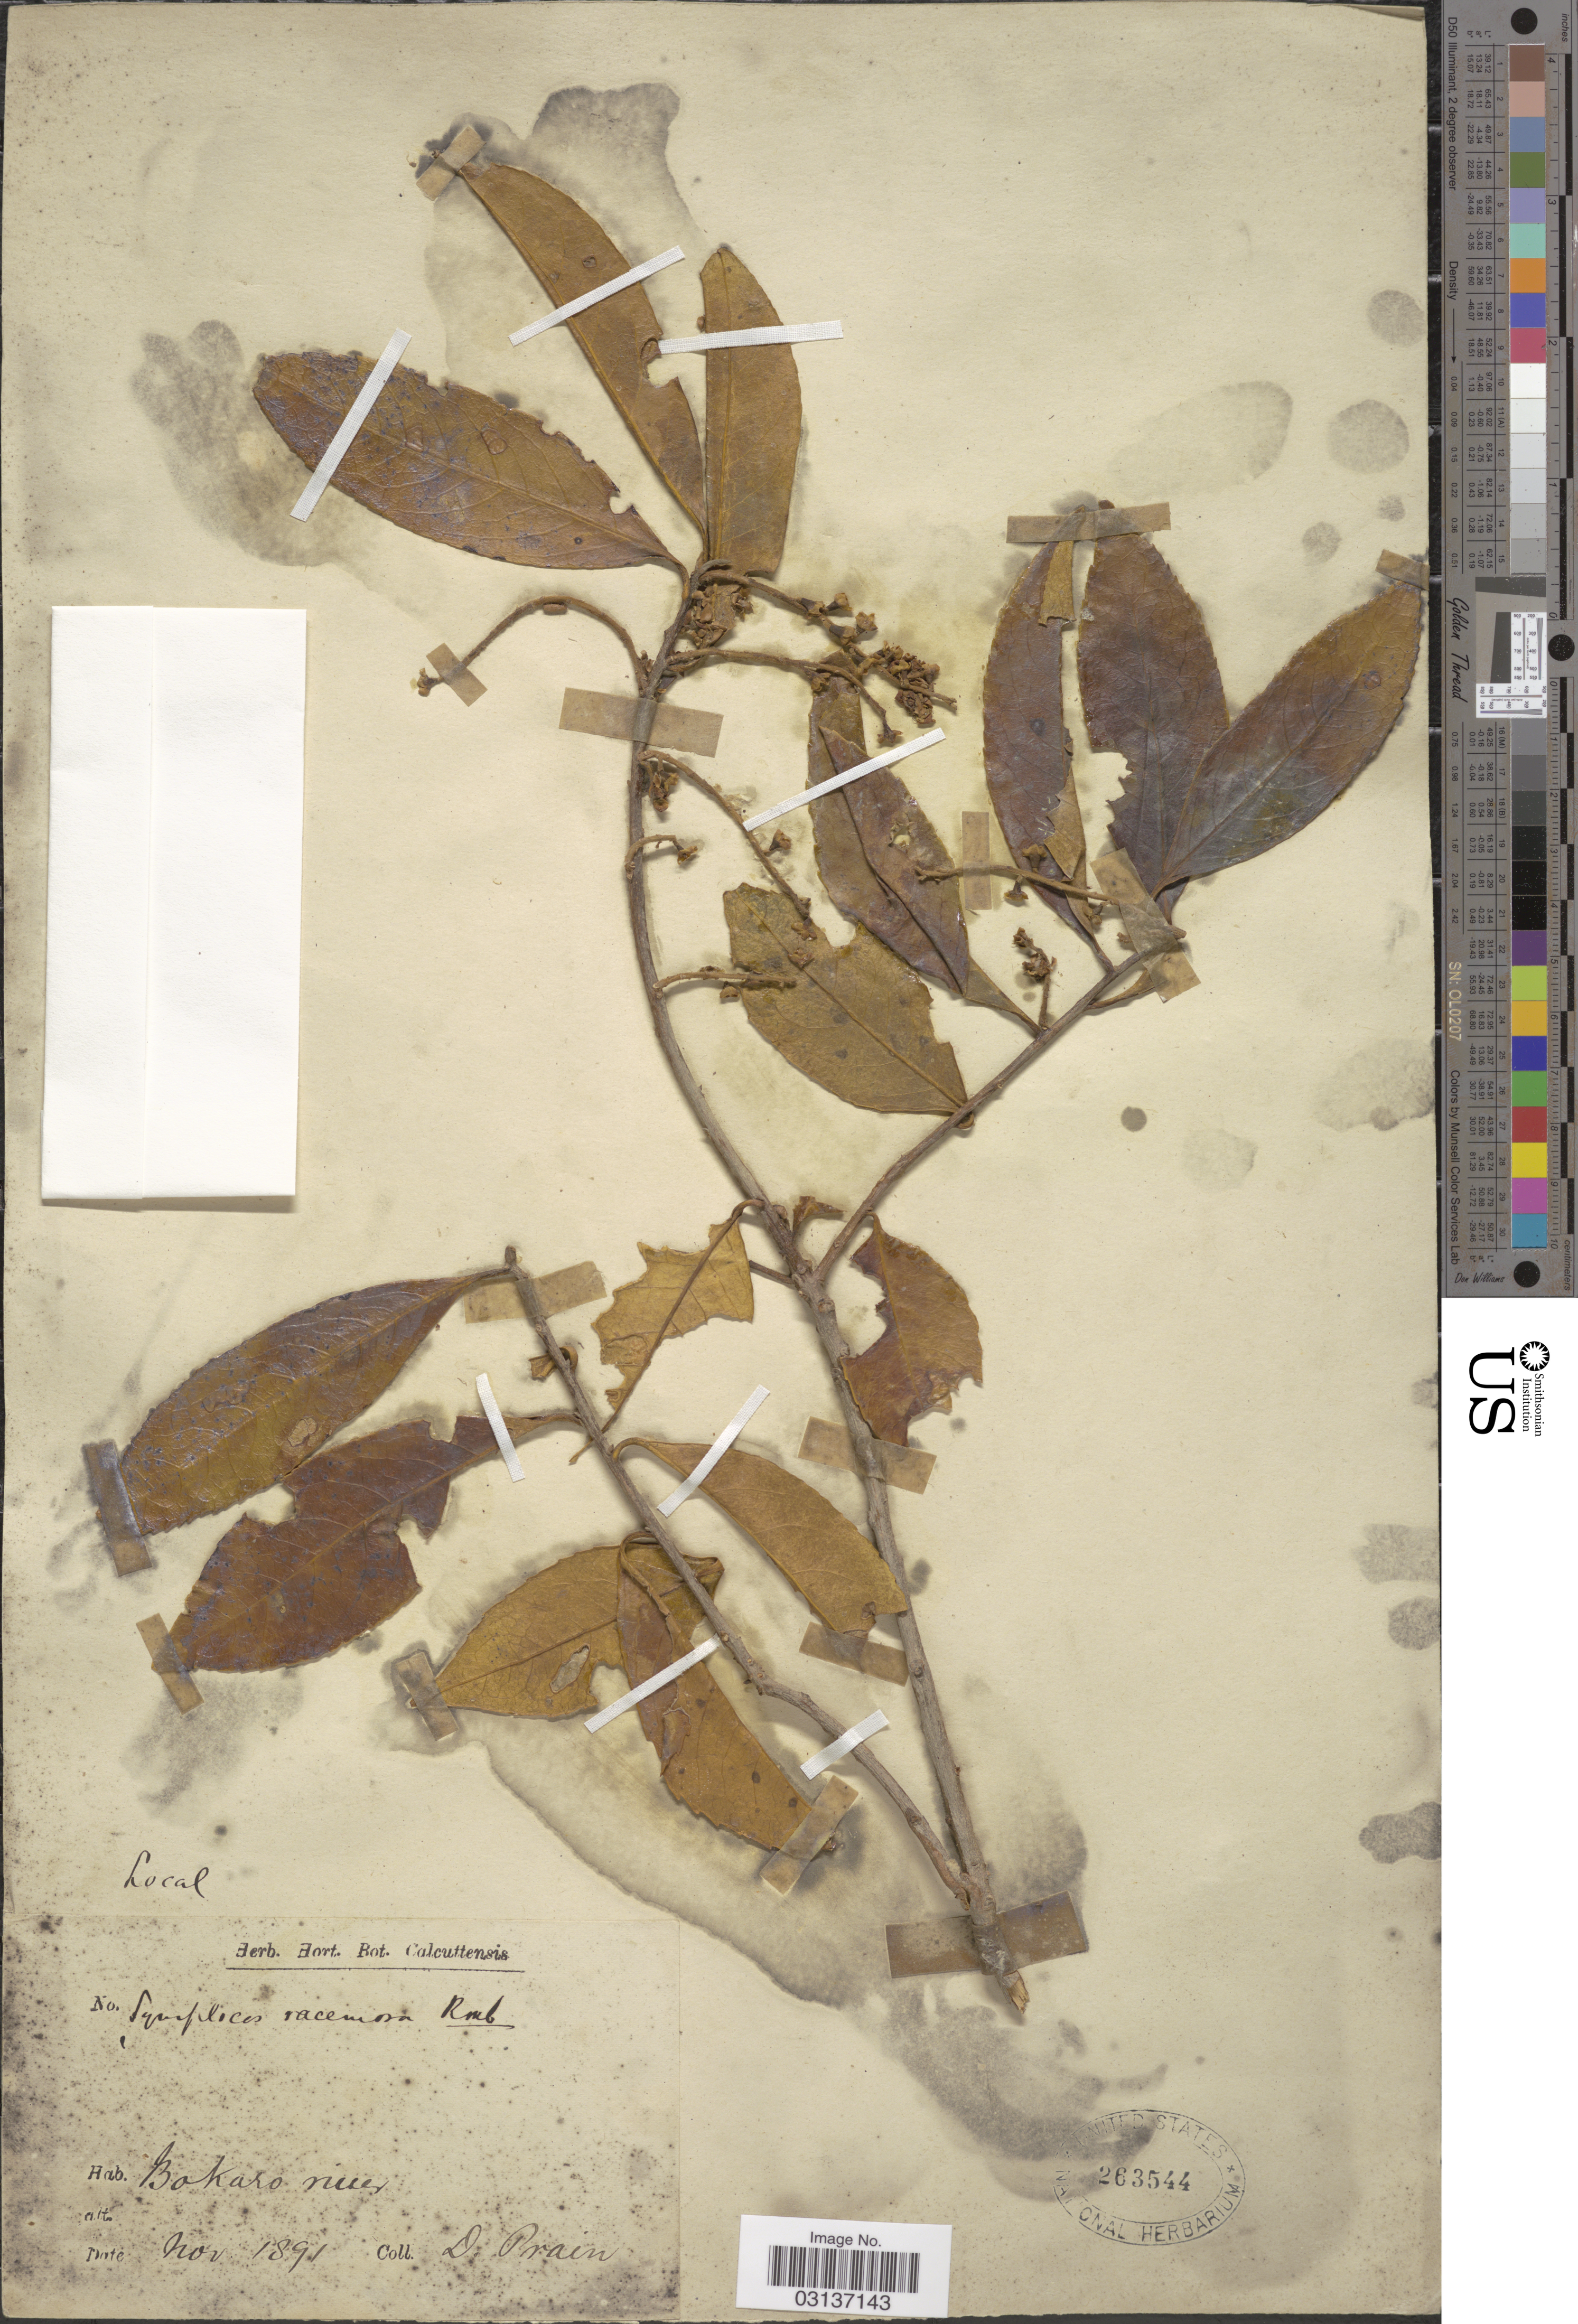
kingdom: Plantae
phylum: Tracheophyta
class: Magnoliopsida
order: Ericales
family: Symplocaceae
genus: Symplocos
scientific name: Symplocos racemosa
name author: Roxb.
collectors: D. Prain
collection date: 1891-11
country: India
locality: Bokaro river.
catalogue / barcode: US 263544